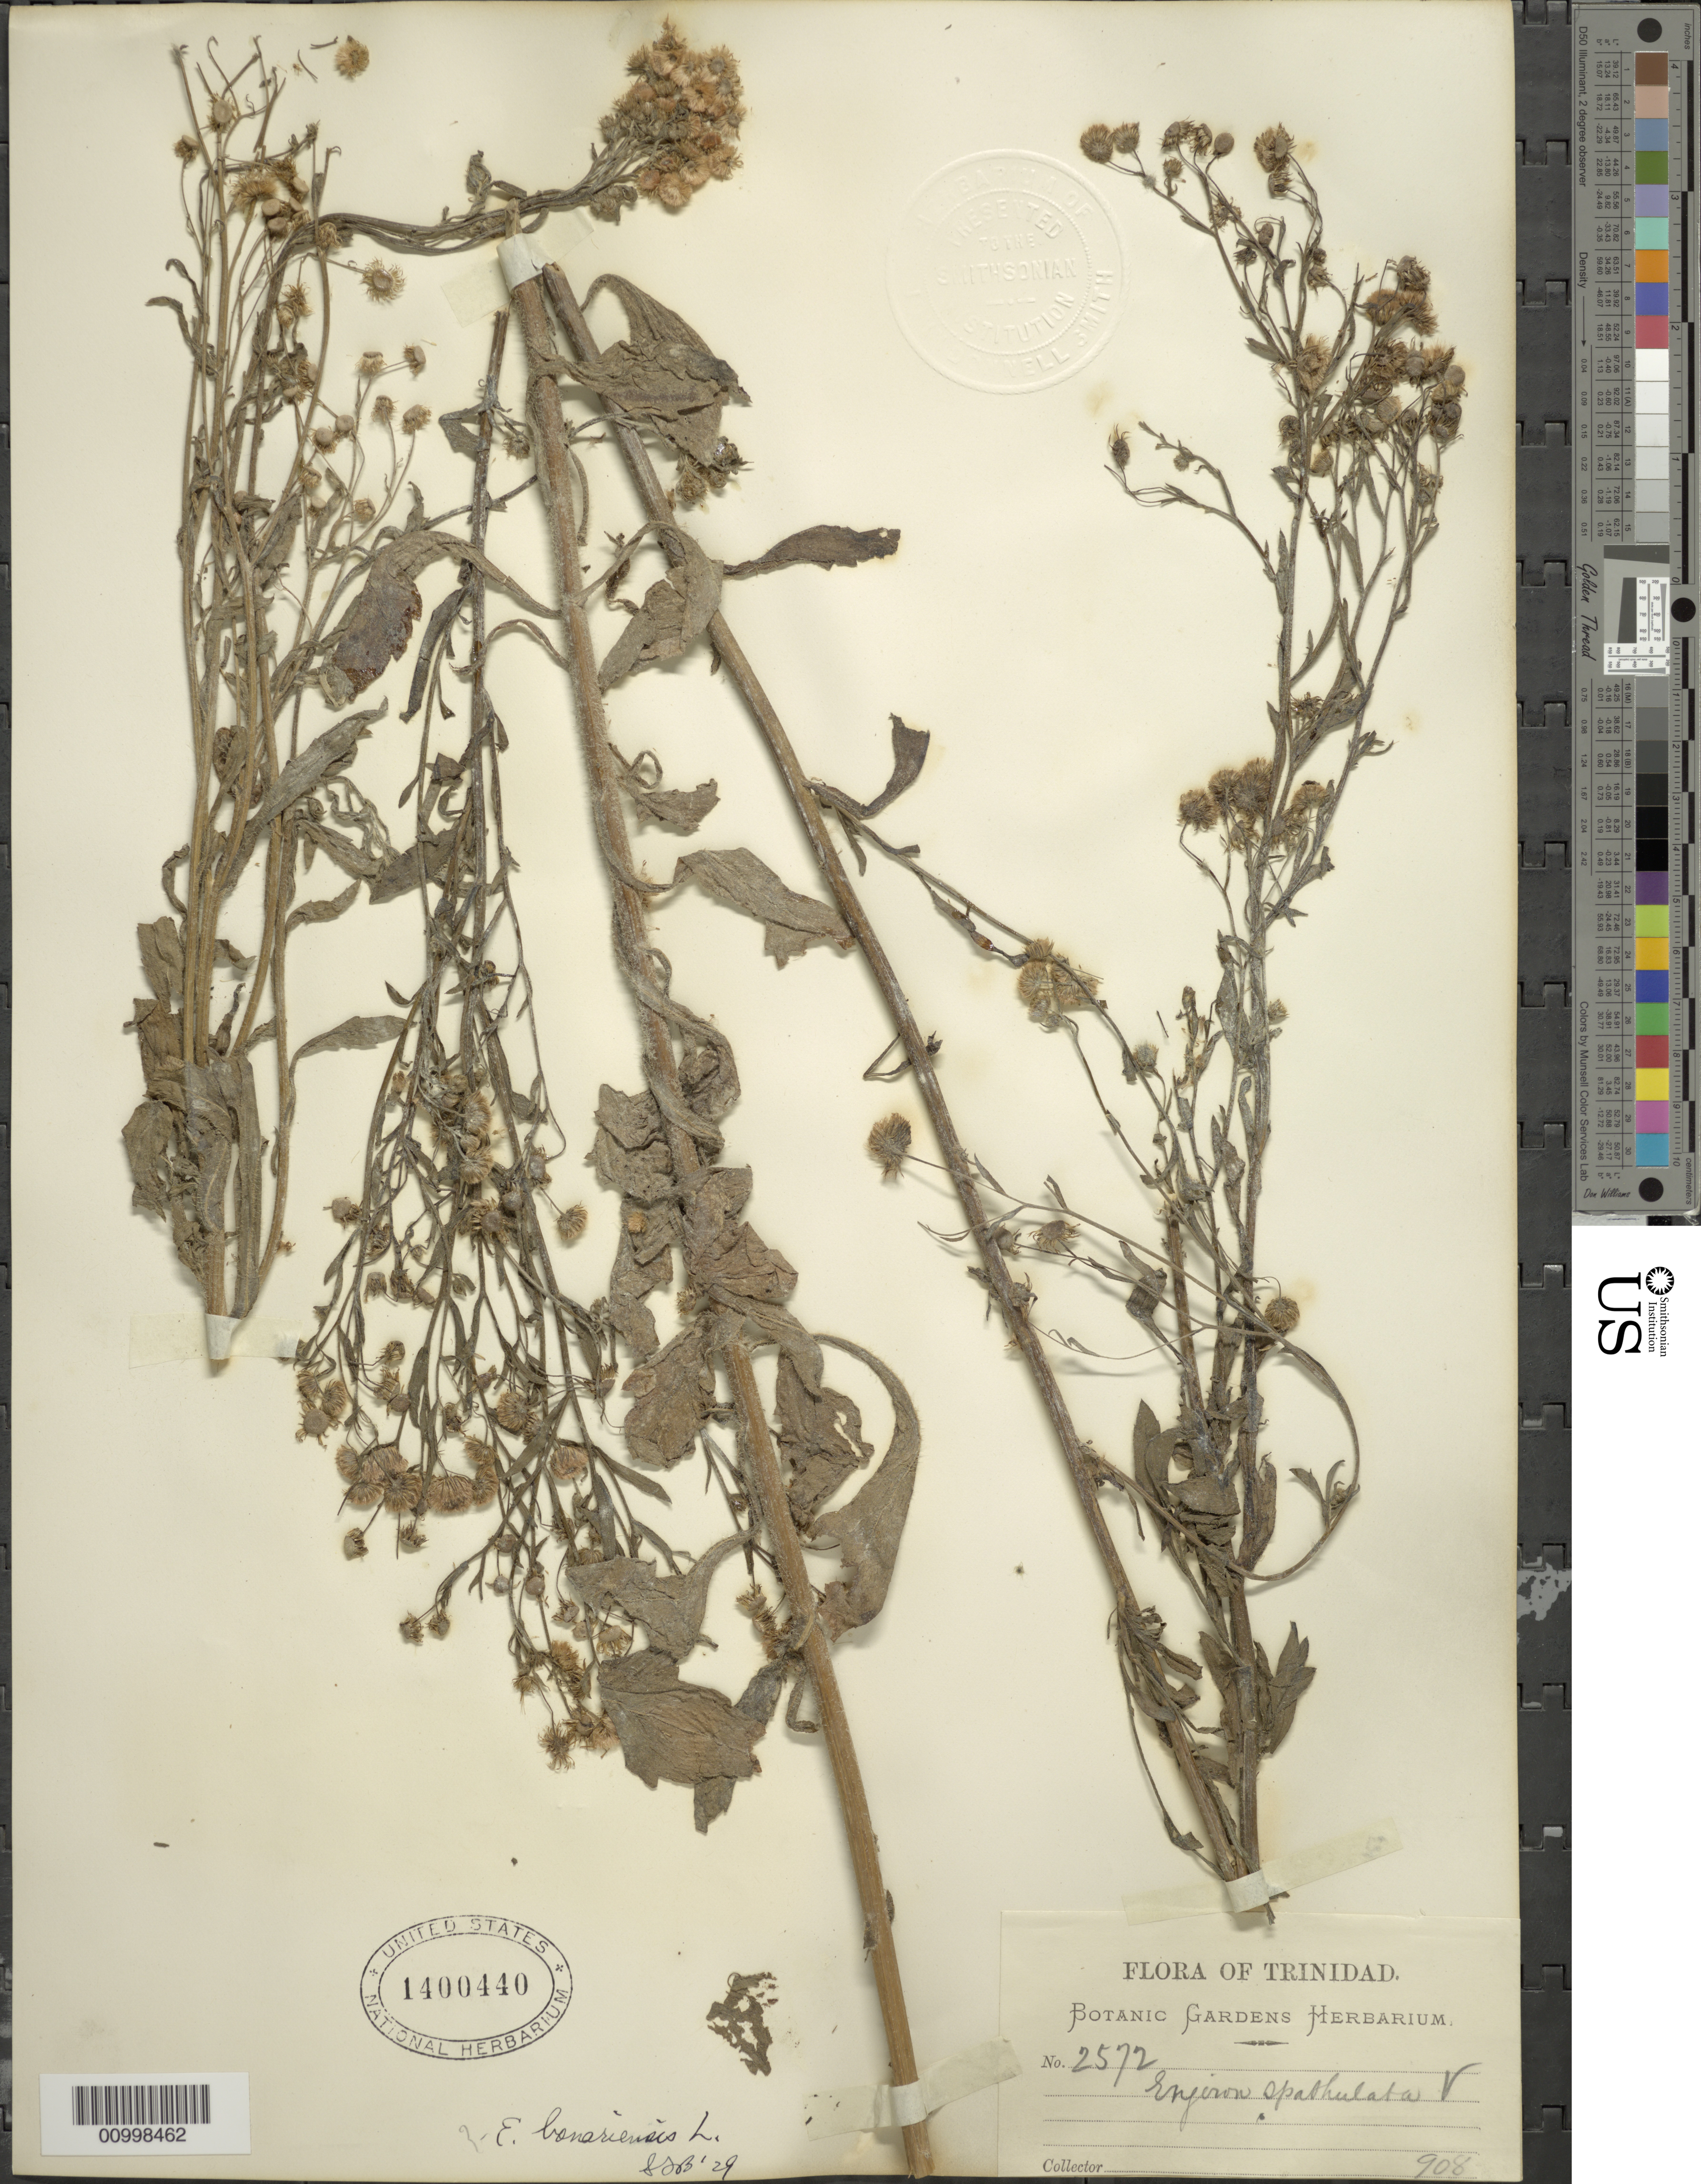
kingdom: Plantae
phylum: Tracheophyta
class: Magnoliopsida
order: Asterales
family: Asteraceae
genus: Conyza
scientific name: Conyza bonariensis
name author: (L.) Cronq.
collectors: Botanic Gardens Herbarium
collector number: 2572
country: Trinidad and Tobago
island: Trinidad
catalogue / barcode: US 1400440